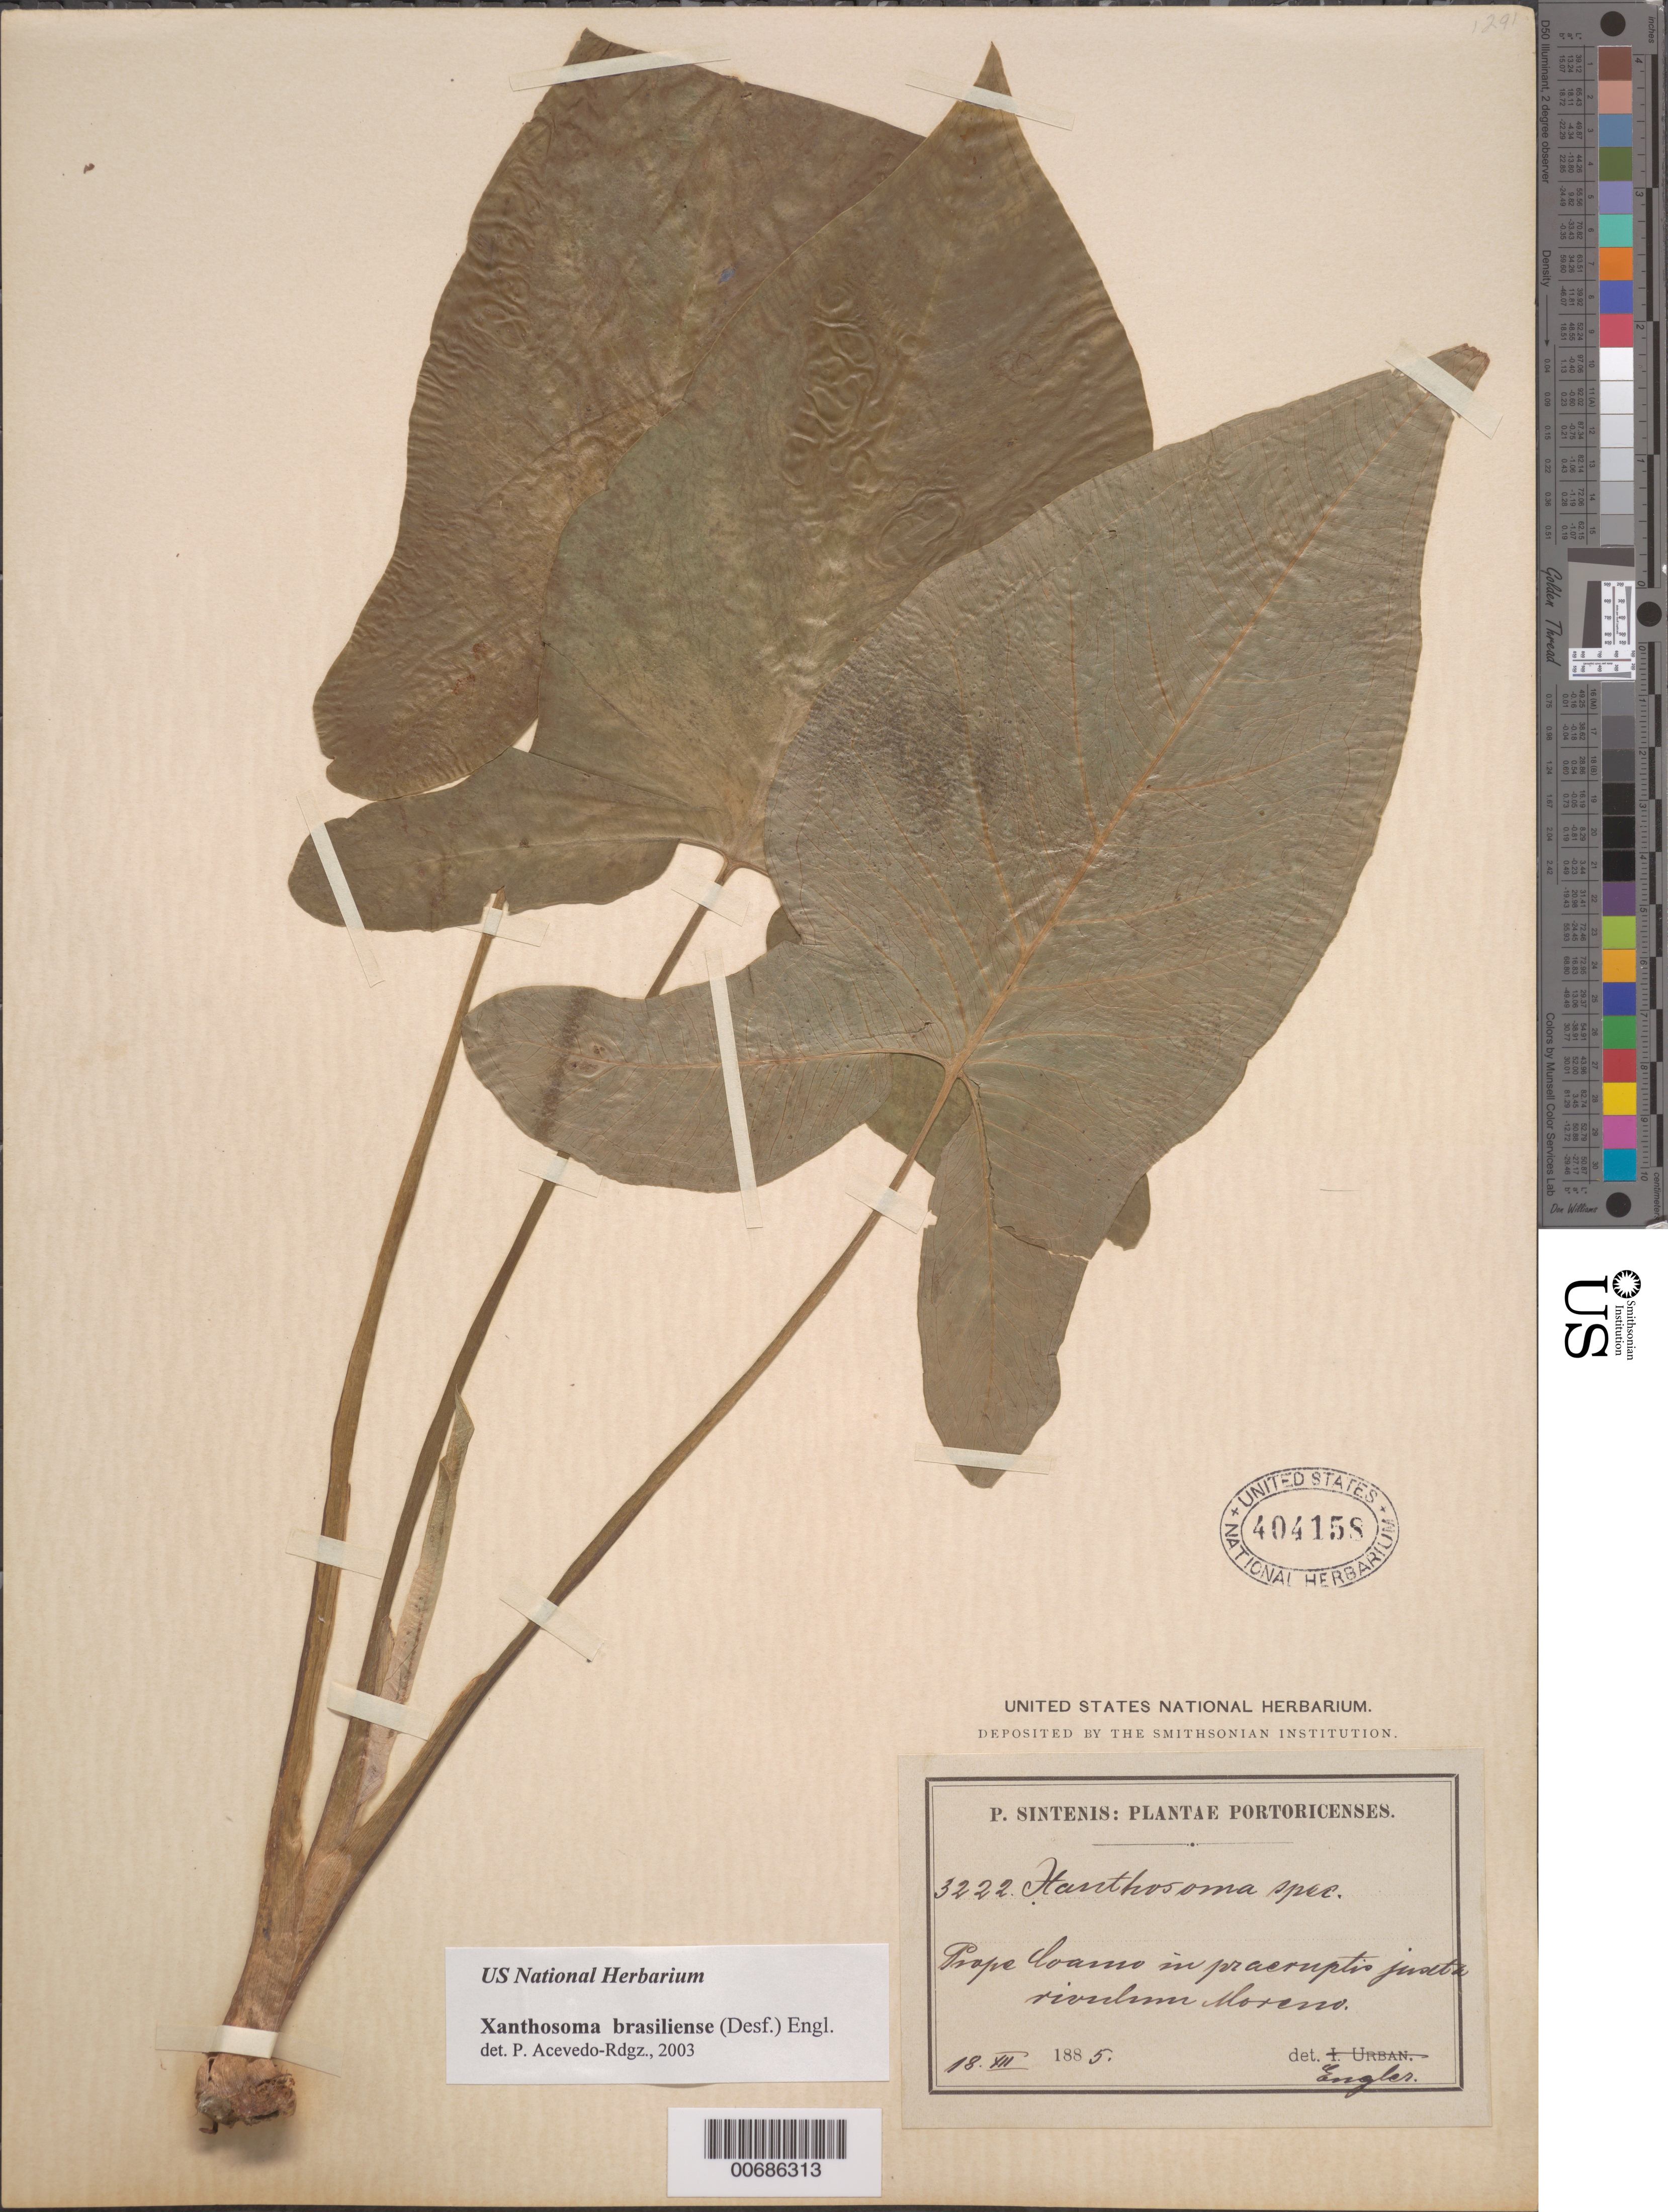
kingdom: Plantae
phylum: Tracheophyta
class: Liliopsida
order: Alismatales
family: Araceae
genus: Xanthosoma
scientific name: Xanthosoma sp.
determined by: Engler, H. G. A.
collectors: P. Sintenis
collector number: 3222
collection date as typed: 18 Dec 1885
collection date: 1885-12-18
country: Puerto Rico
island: Greater Antilles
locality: Trope loamo in pracruptis jusita rividum Moreno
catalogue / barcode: US 404158